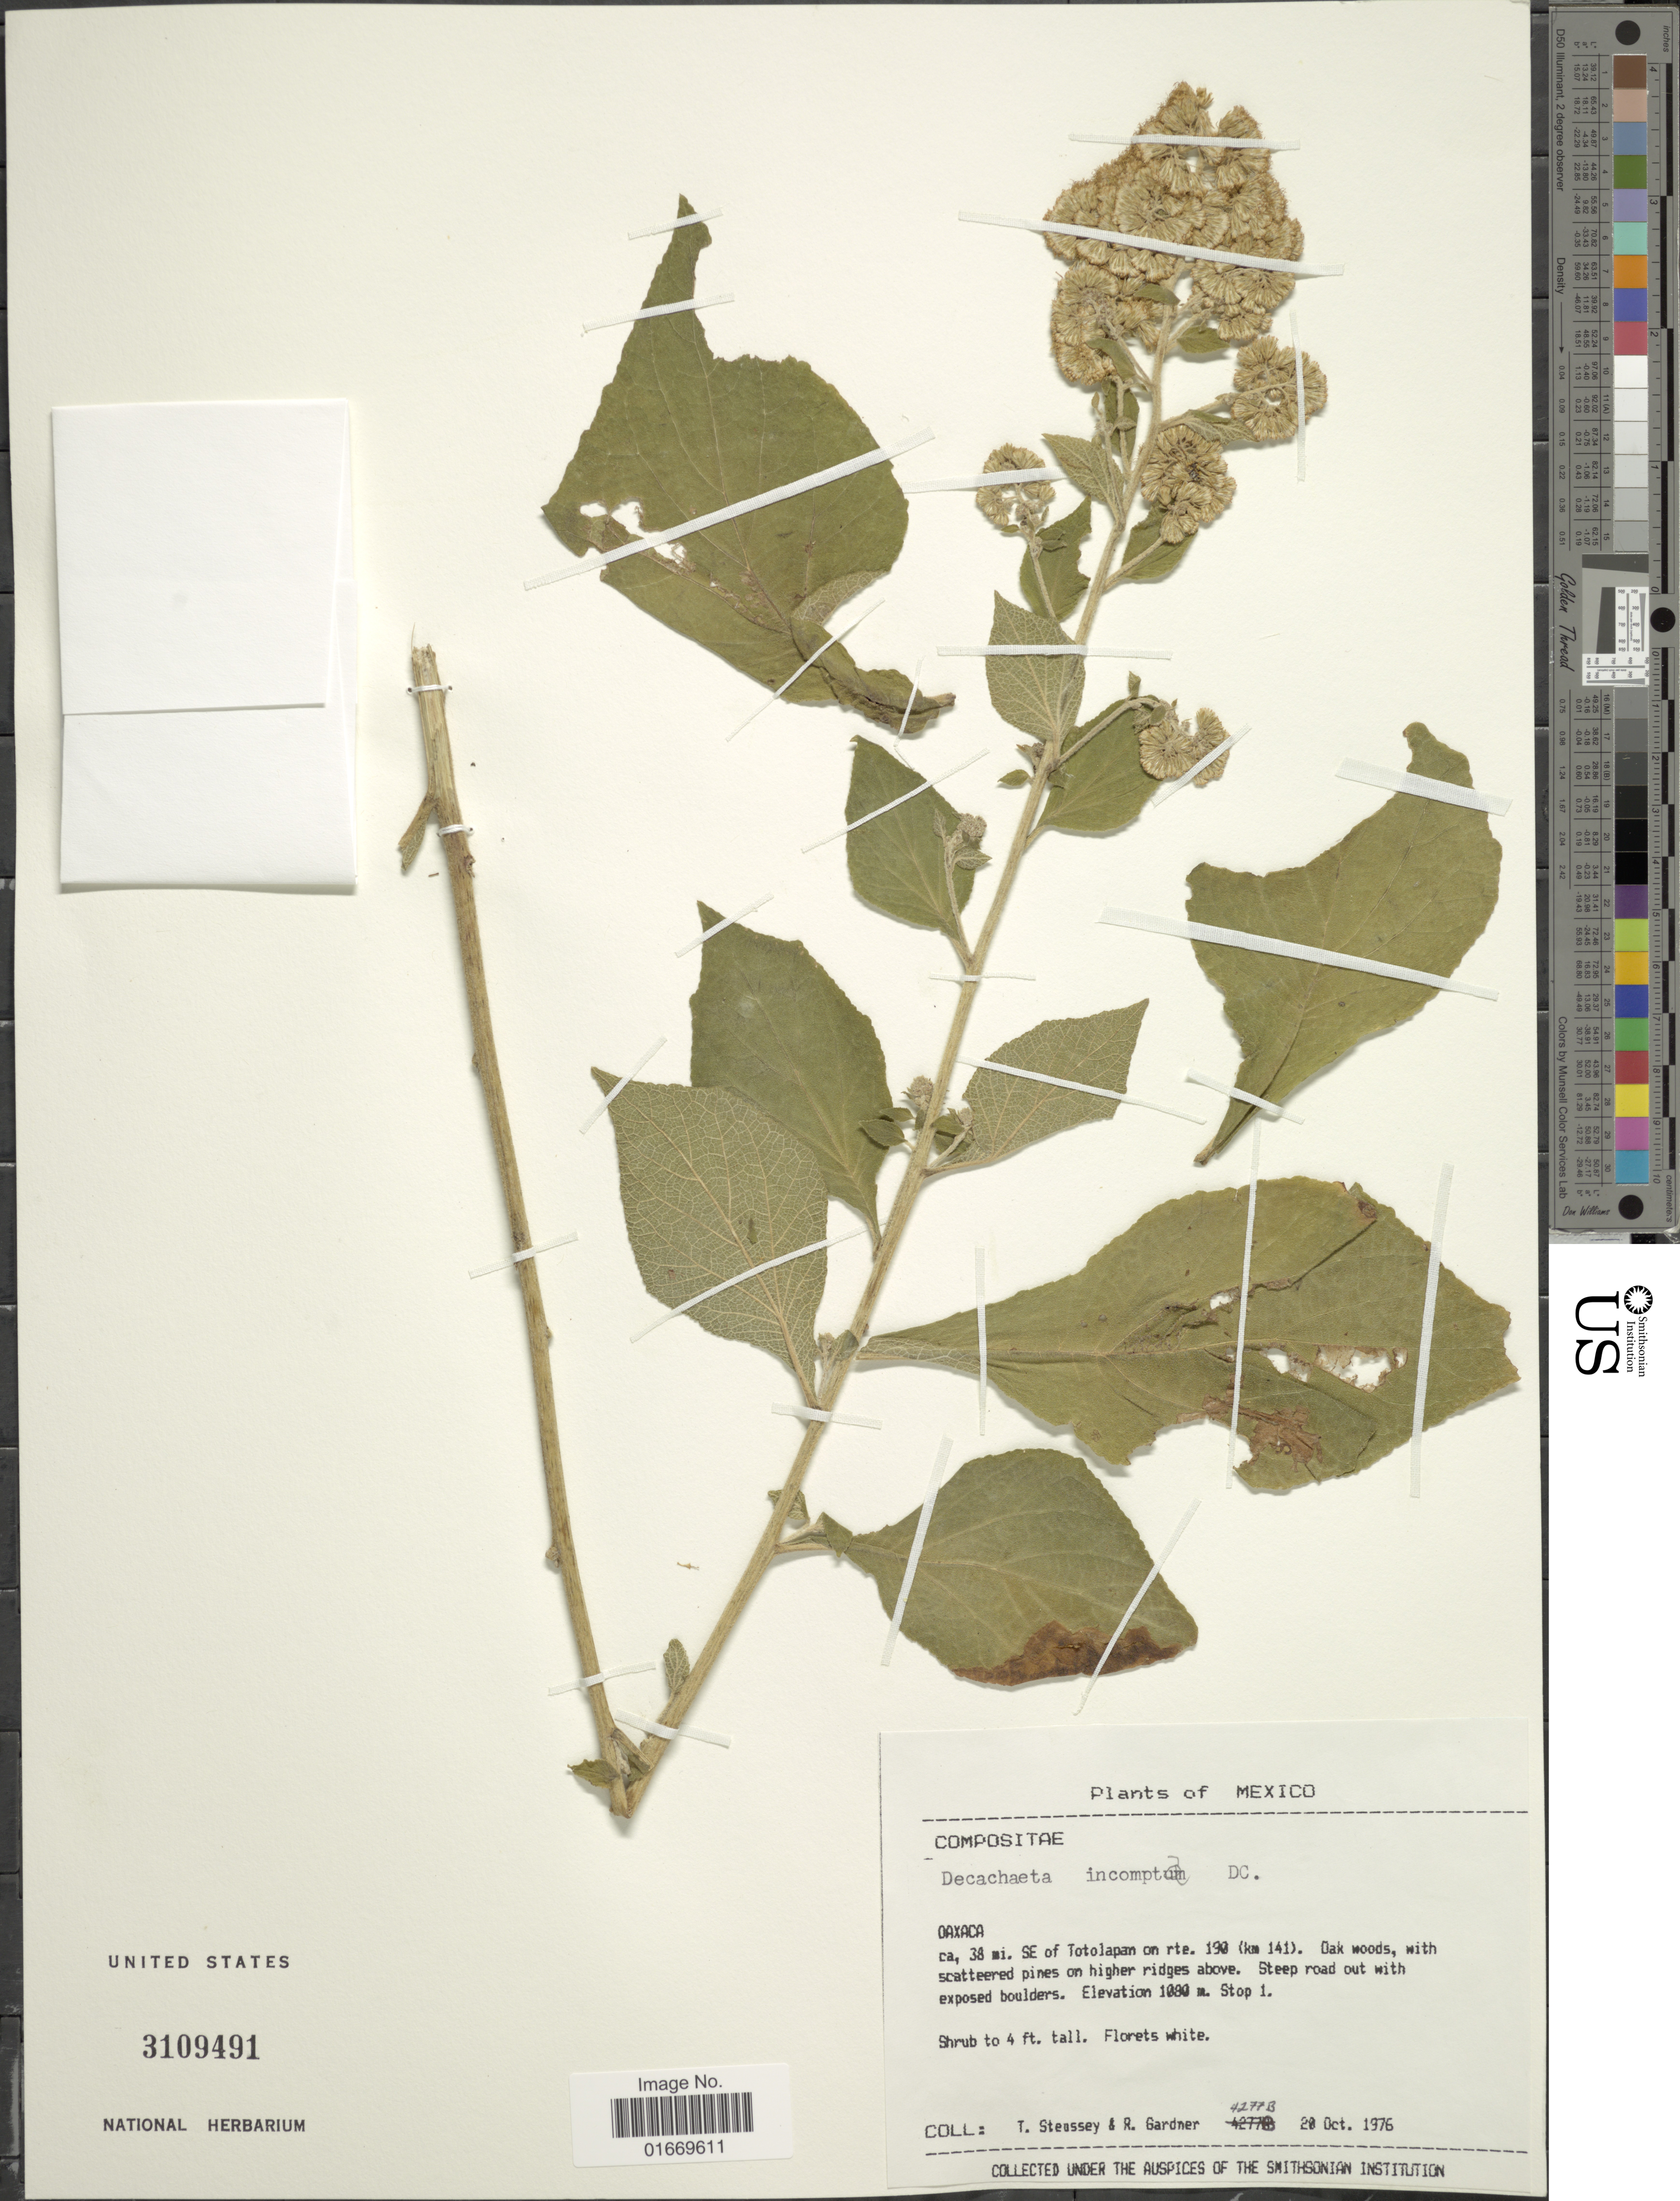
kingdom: Plantae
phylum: Tracheophyta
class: Magnoliopsida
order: Asterales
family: Asteraceae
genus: Decachaeta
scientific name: Decachaeta incompta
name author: (DC.) R.M. King & H. Rob.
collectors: T. Steussy & R. C. Gardner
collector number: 4277B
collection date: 1976-10-20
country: Mexico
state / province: Oaxaca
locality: Mexico. Oaxaca. ca, 38 mi. SE of Totolapan on rte. 190 (km 141). Oak woods,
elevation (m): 1080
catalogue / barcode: US 3109491